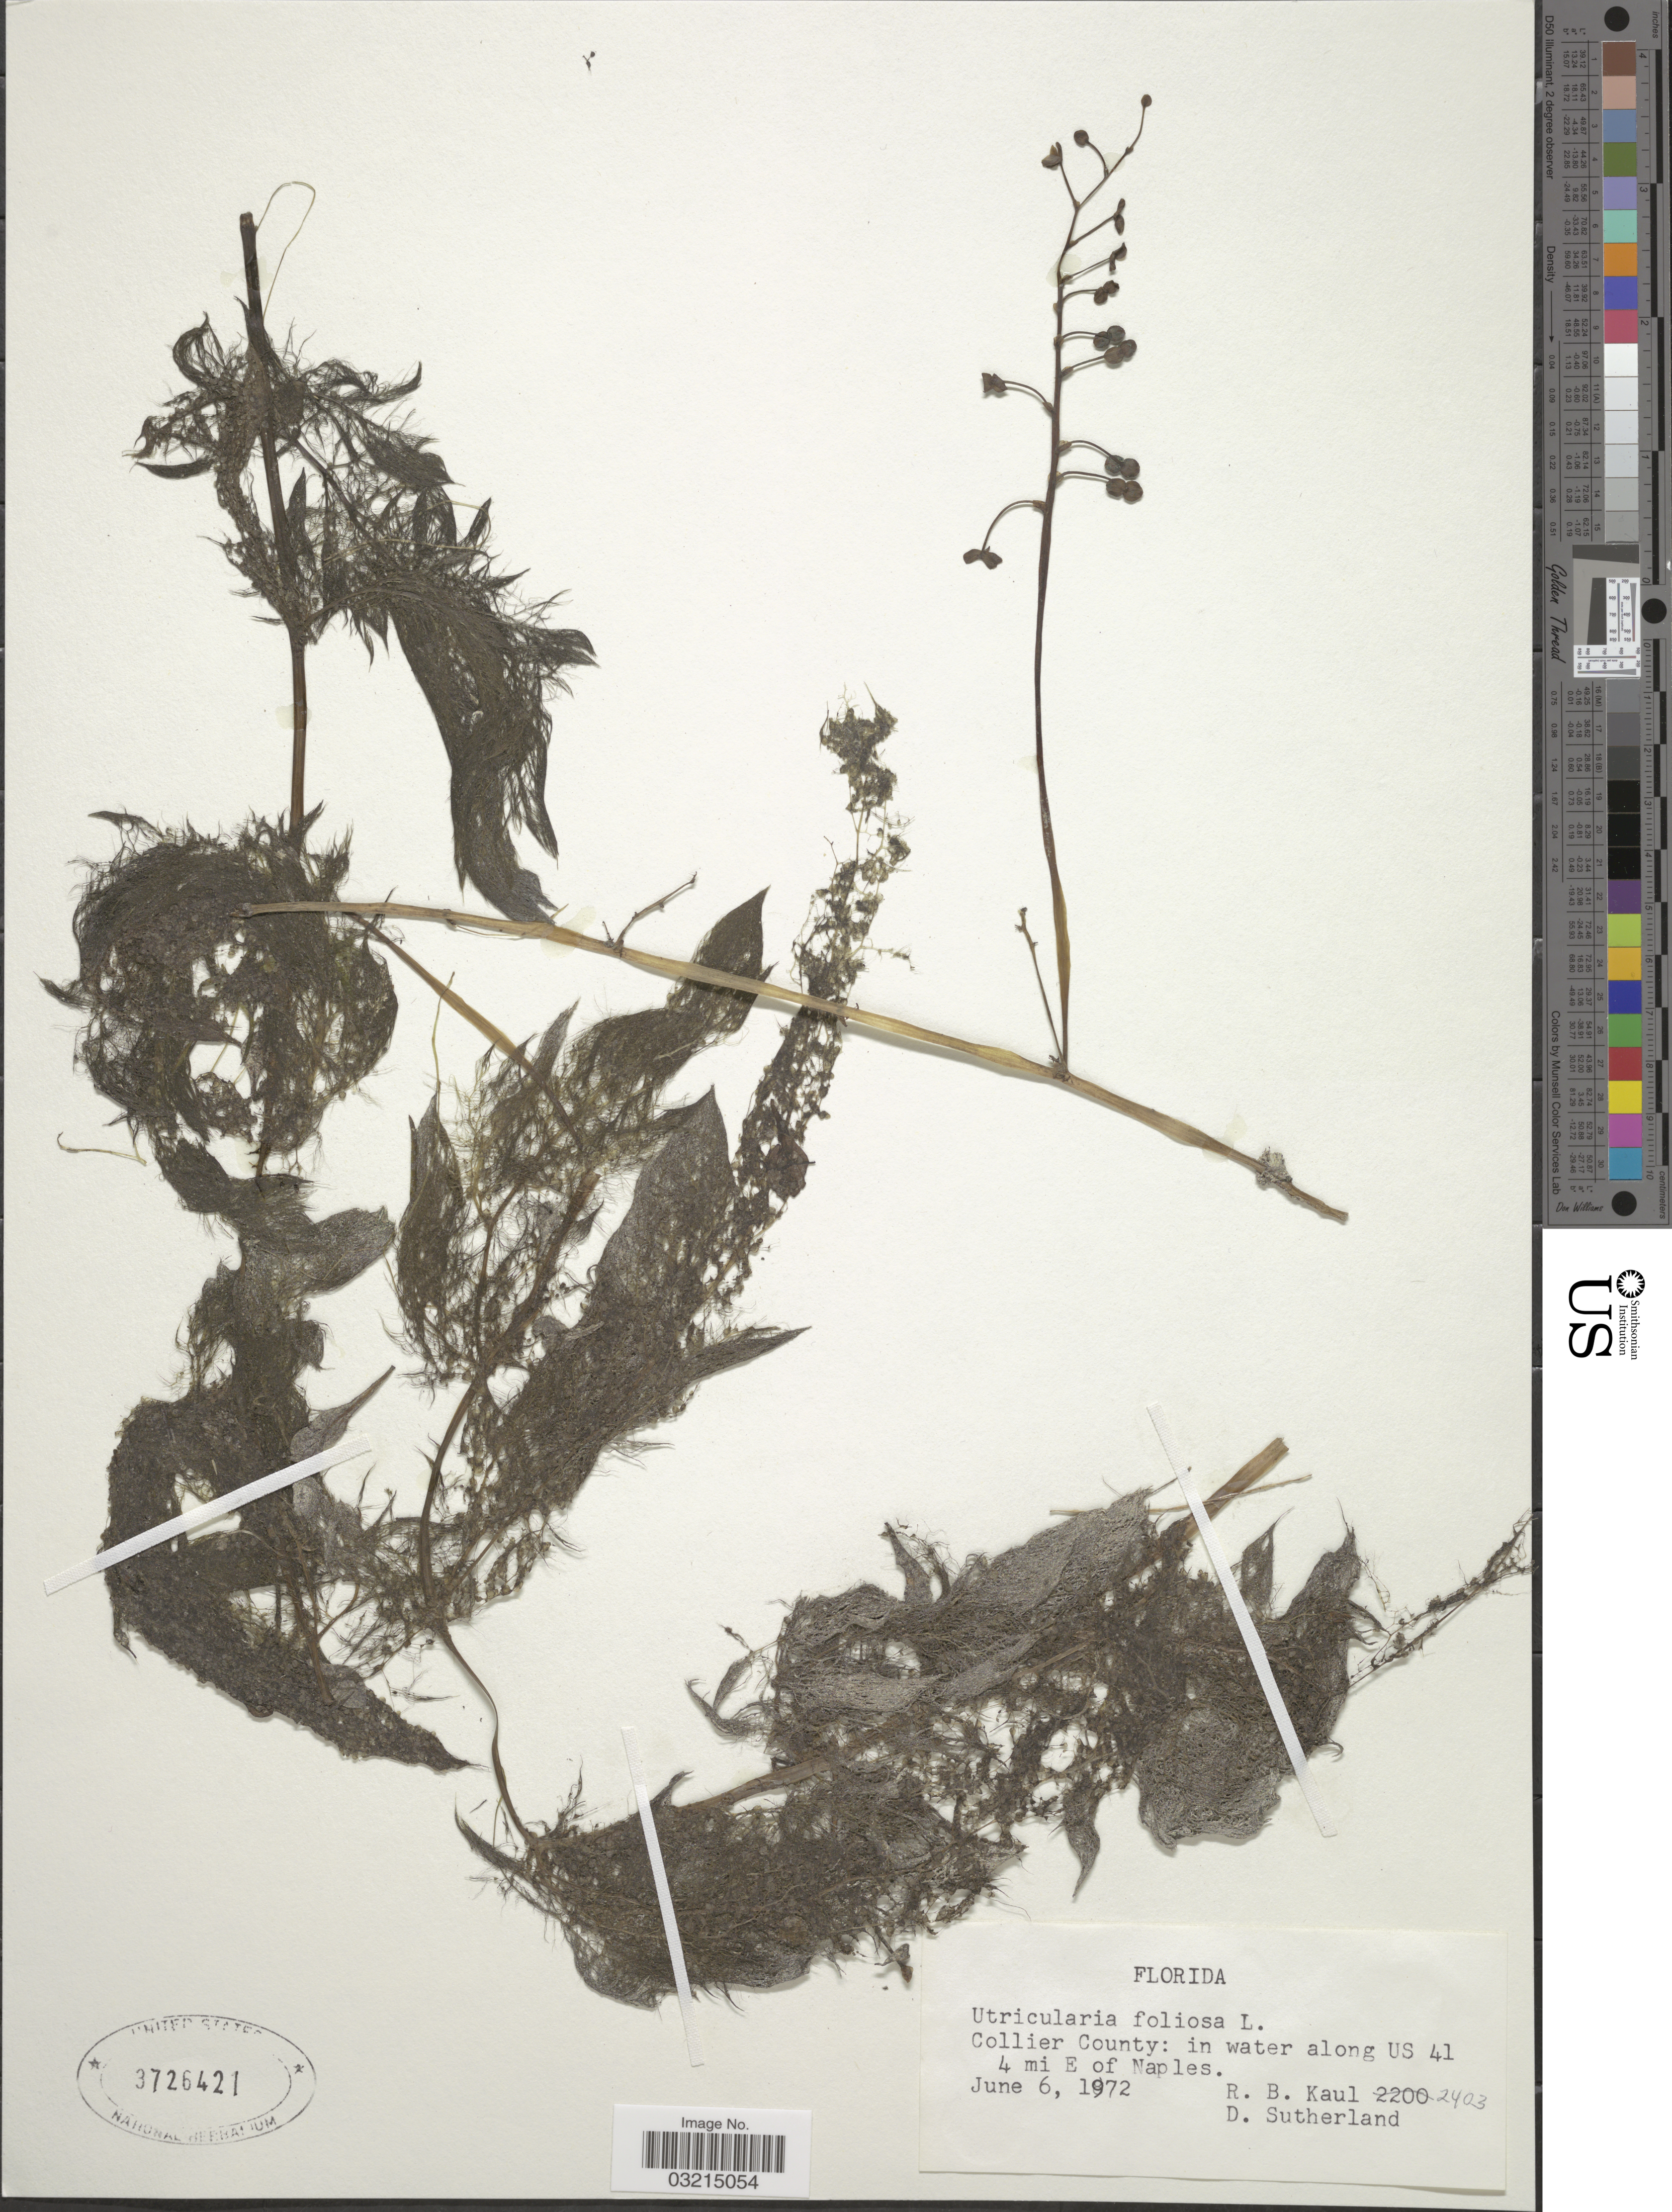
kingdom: Plantae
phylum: Tracheophyta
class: Magnoliopsida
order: Lamiales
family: Lentibulariaceae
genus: Utricularia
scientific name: Utricularia foliosa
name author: L.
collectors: R. Kaul & D. Sutherland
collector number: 2403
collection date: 1972-06-06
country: United States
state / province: Florida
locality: Collier County: in water along US 41 4 mi E of Naples.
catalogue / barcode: US 3726421